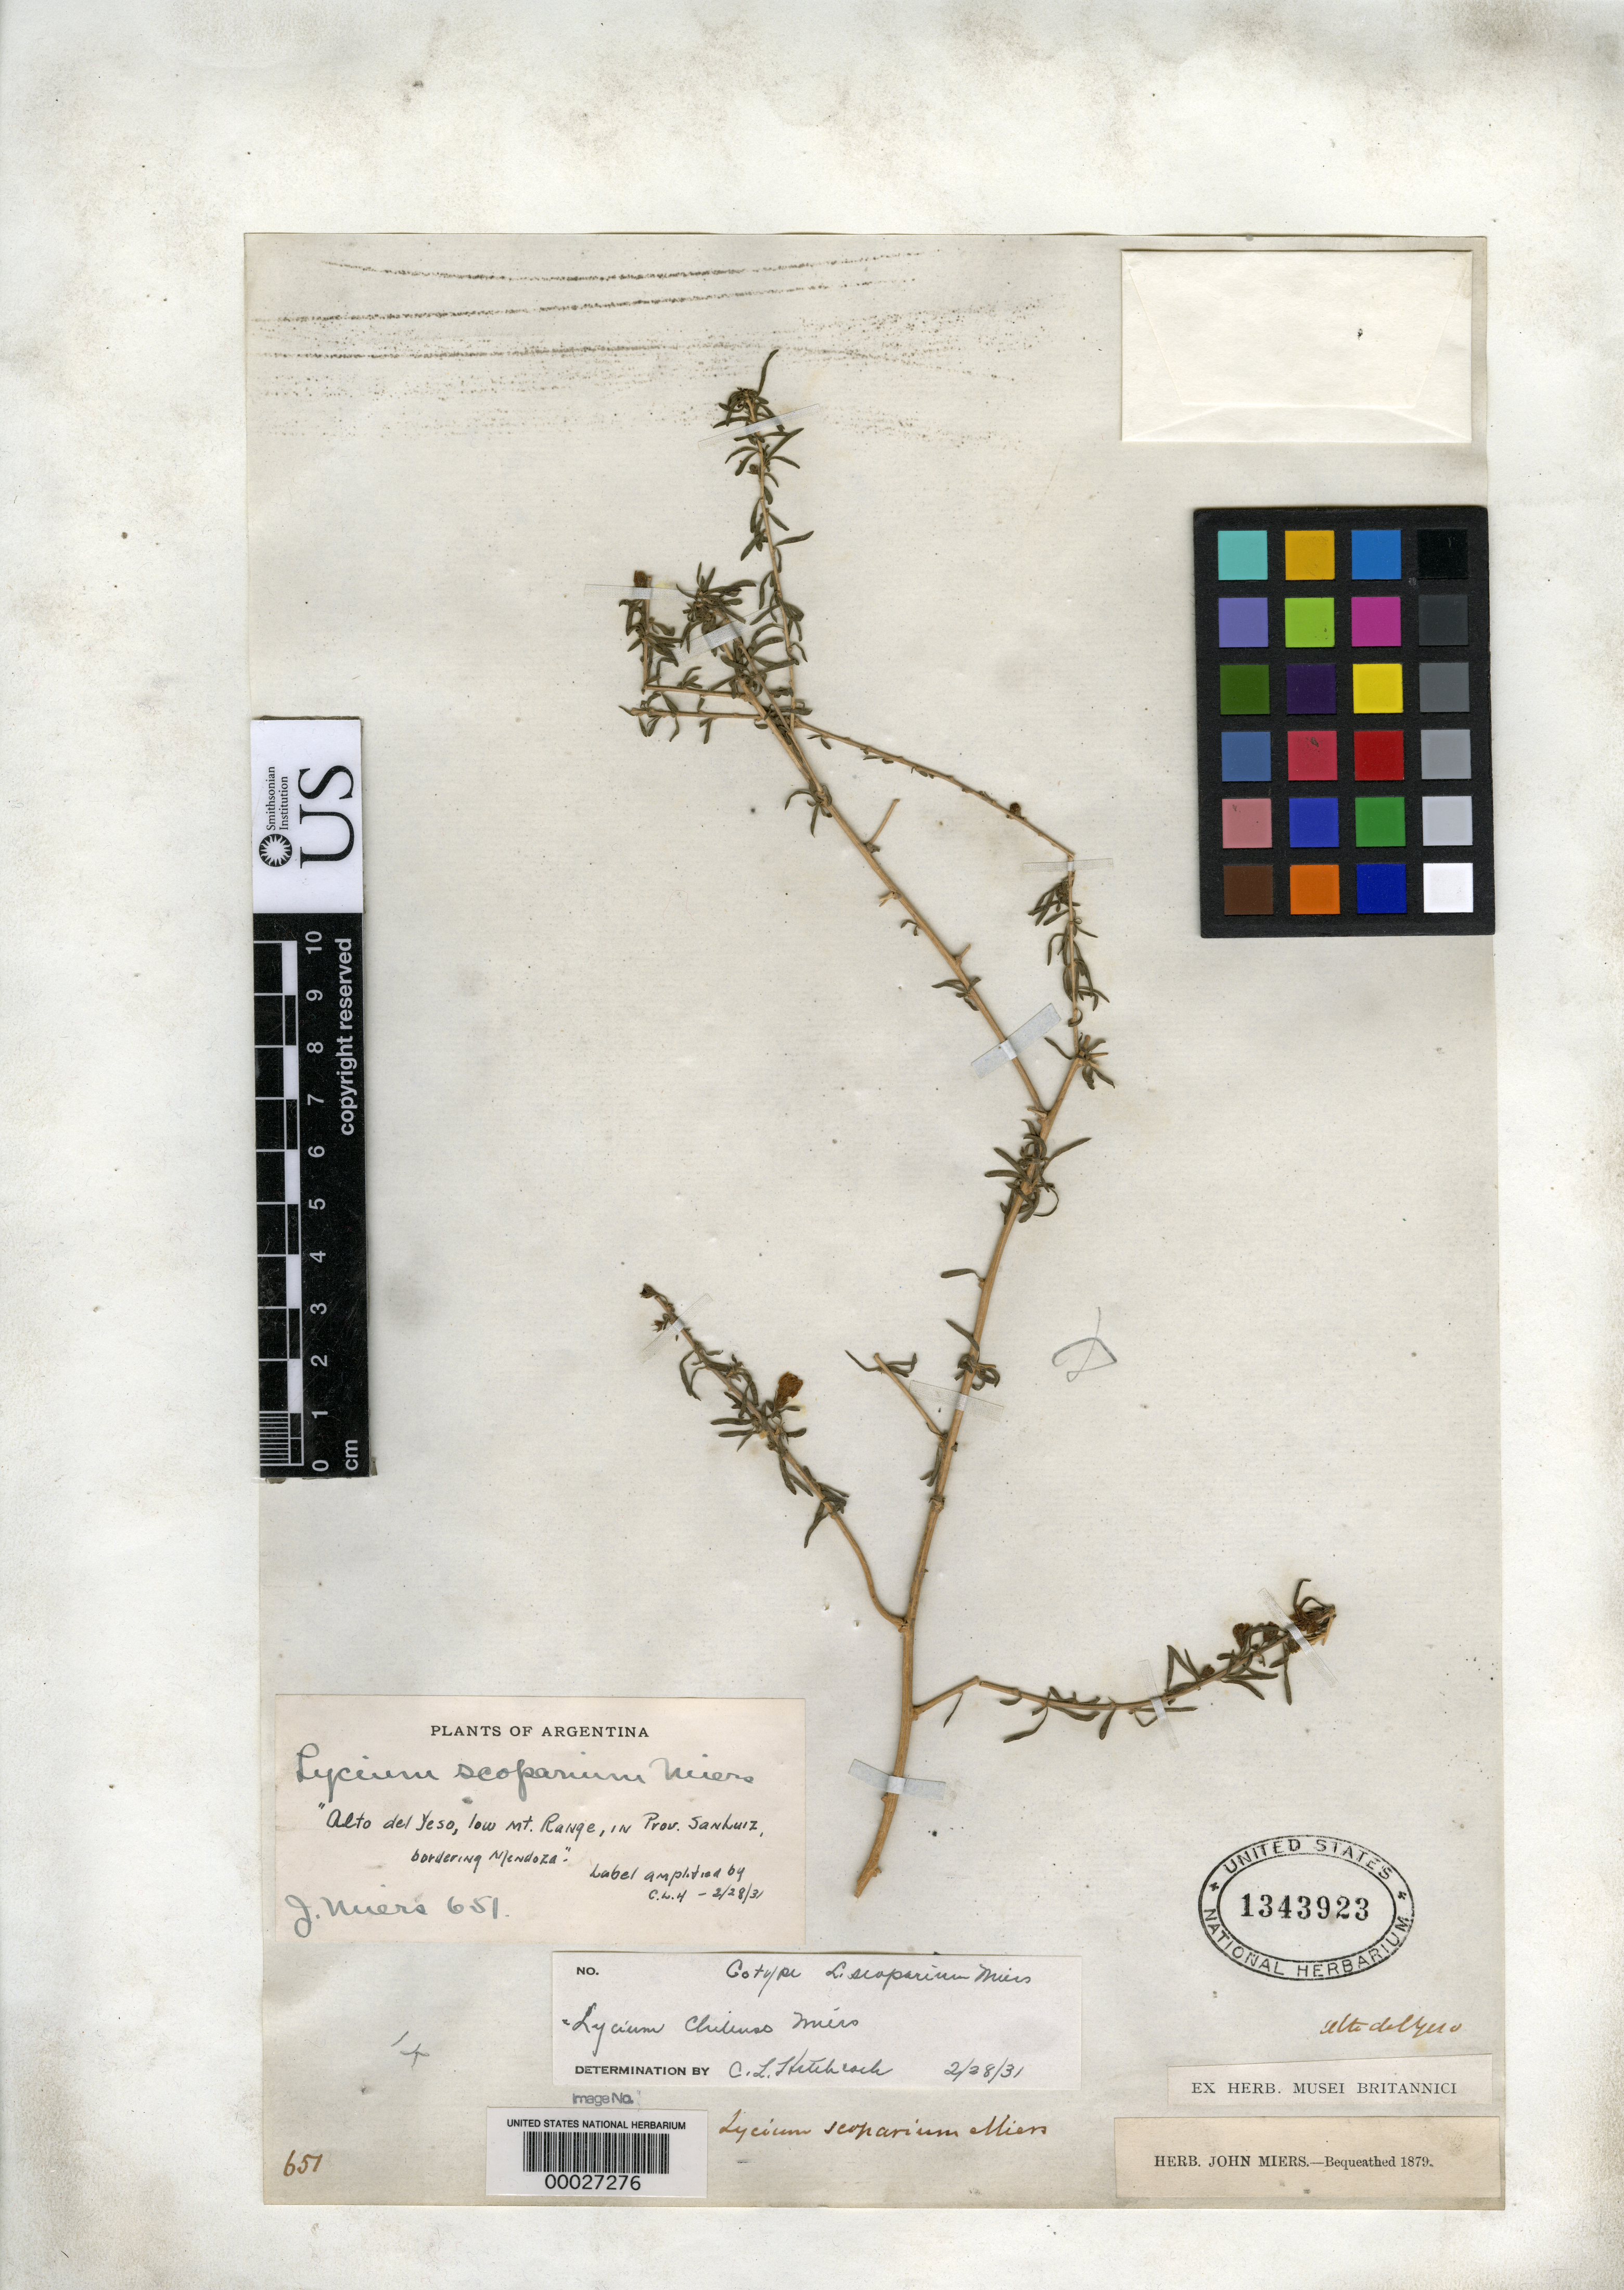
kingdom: Plantae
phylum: Tracheophyta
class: Magnoliopsida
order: Solanales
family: Solanaceae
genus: Lycium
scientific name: Lycium scoparium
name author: Miers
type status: Type Collection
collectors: J. Miers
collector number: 651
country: Argentina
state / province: San Luis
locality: Alto del Yeso, bordering Mendoza.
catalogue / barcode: US 1343923